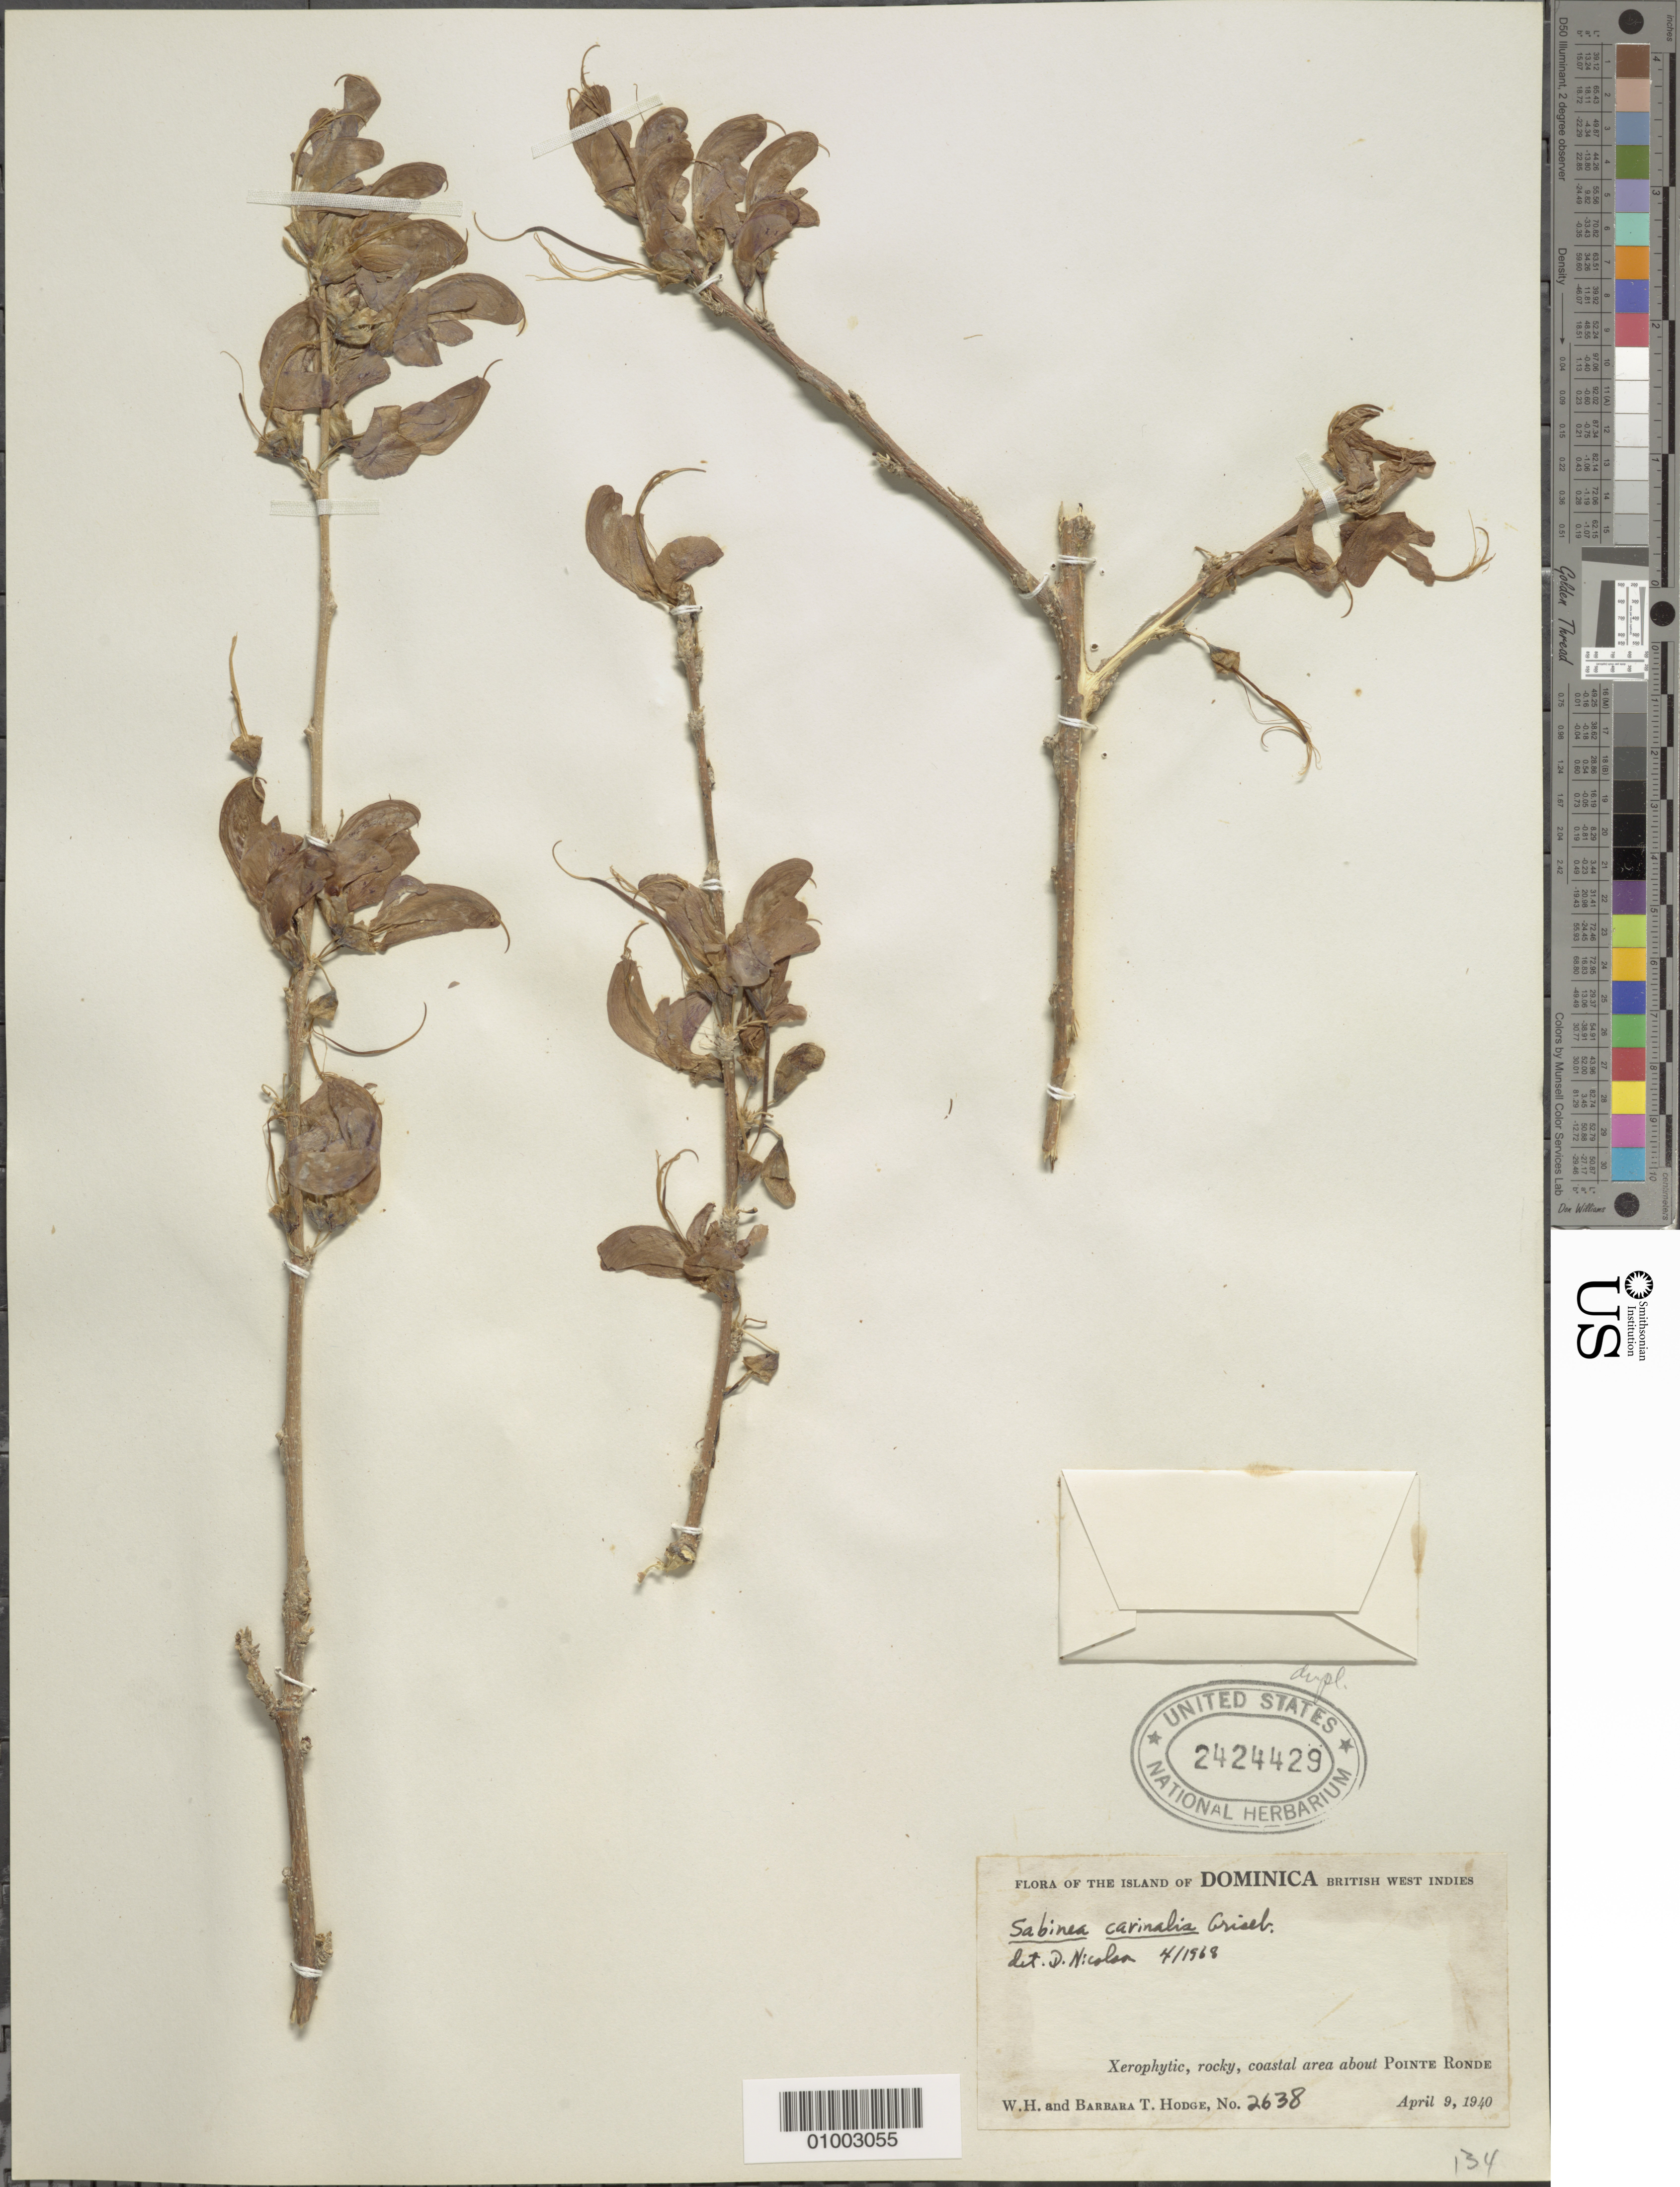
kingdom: Plantae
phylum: Tracheophyta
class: Magnoliopsida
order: Fabales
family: Fabaceae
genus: Poitea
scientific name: Poitea carinalis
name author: (Griseb.) Lavin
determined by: Strong, Mark T., (BOT), Smithsonian Institution - National Museum of Natural History (UNITED STATES)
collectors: B. Hodge & W. Hodge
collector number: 2638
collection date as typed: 09 Apr 1940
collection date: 1940-04-09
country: Dominica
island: Dominica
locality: Xerophytic, rocky, coastal area about Pointe Ronde.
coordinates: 0 N, 0 E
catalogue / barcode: US 2424429